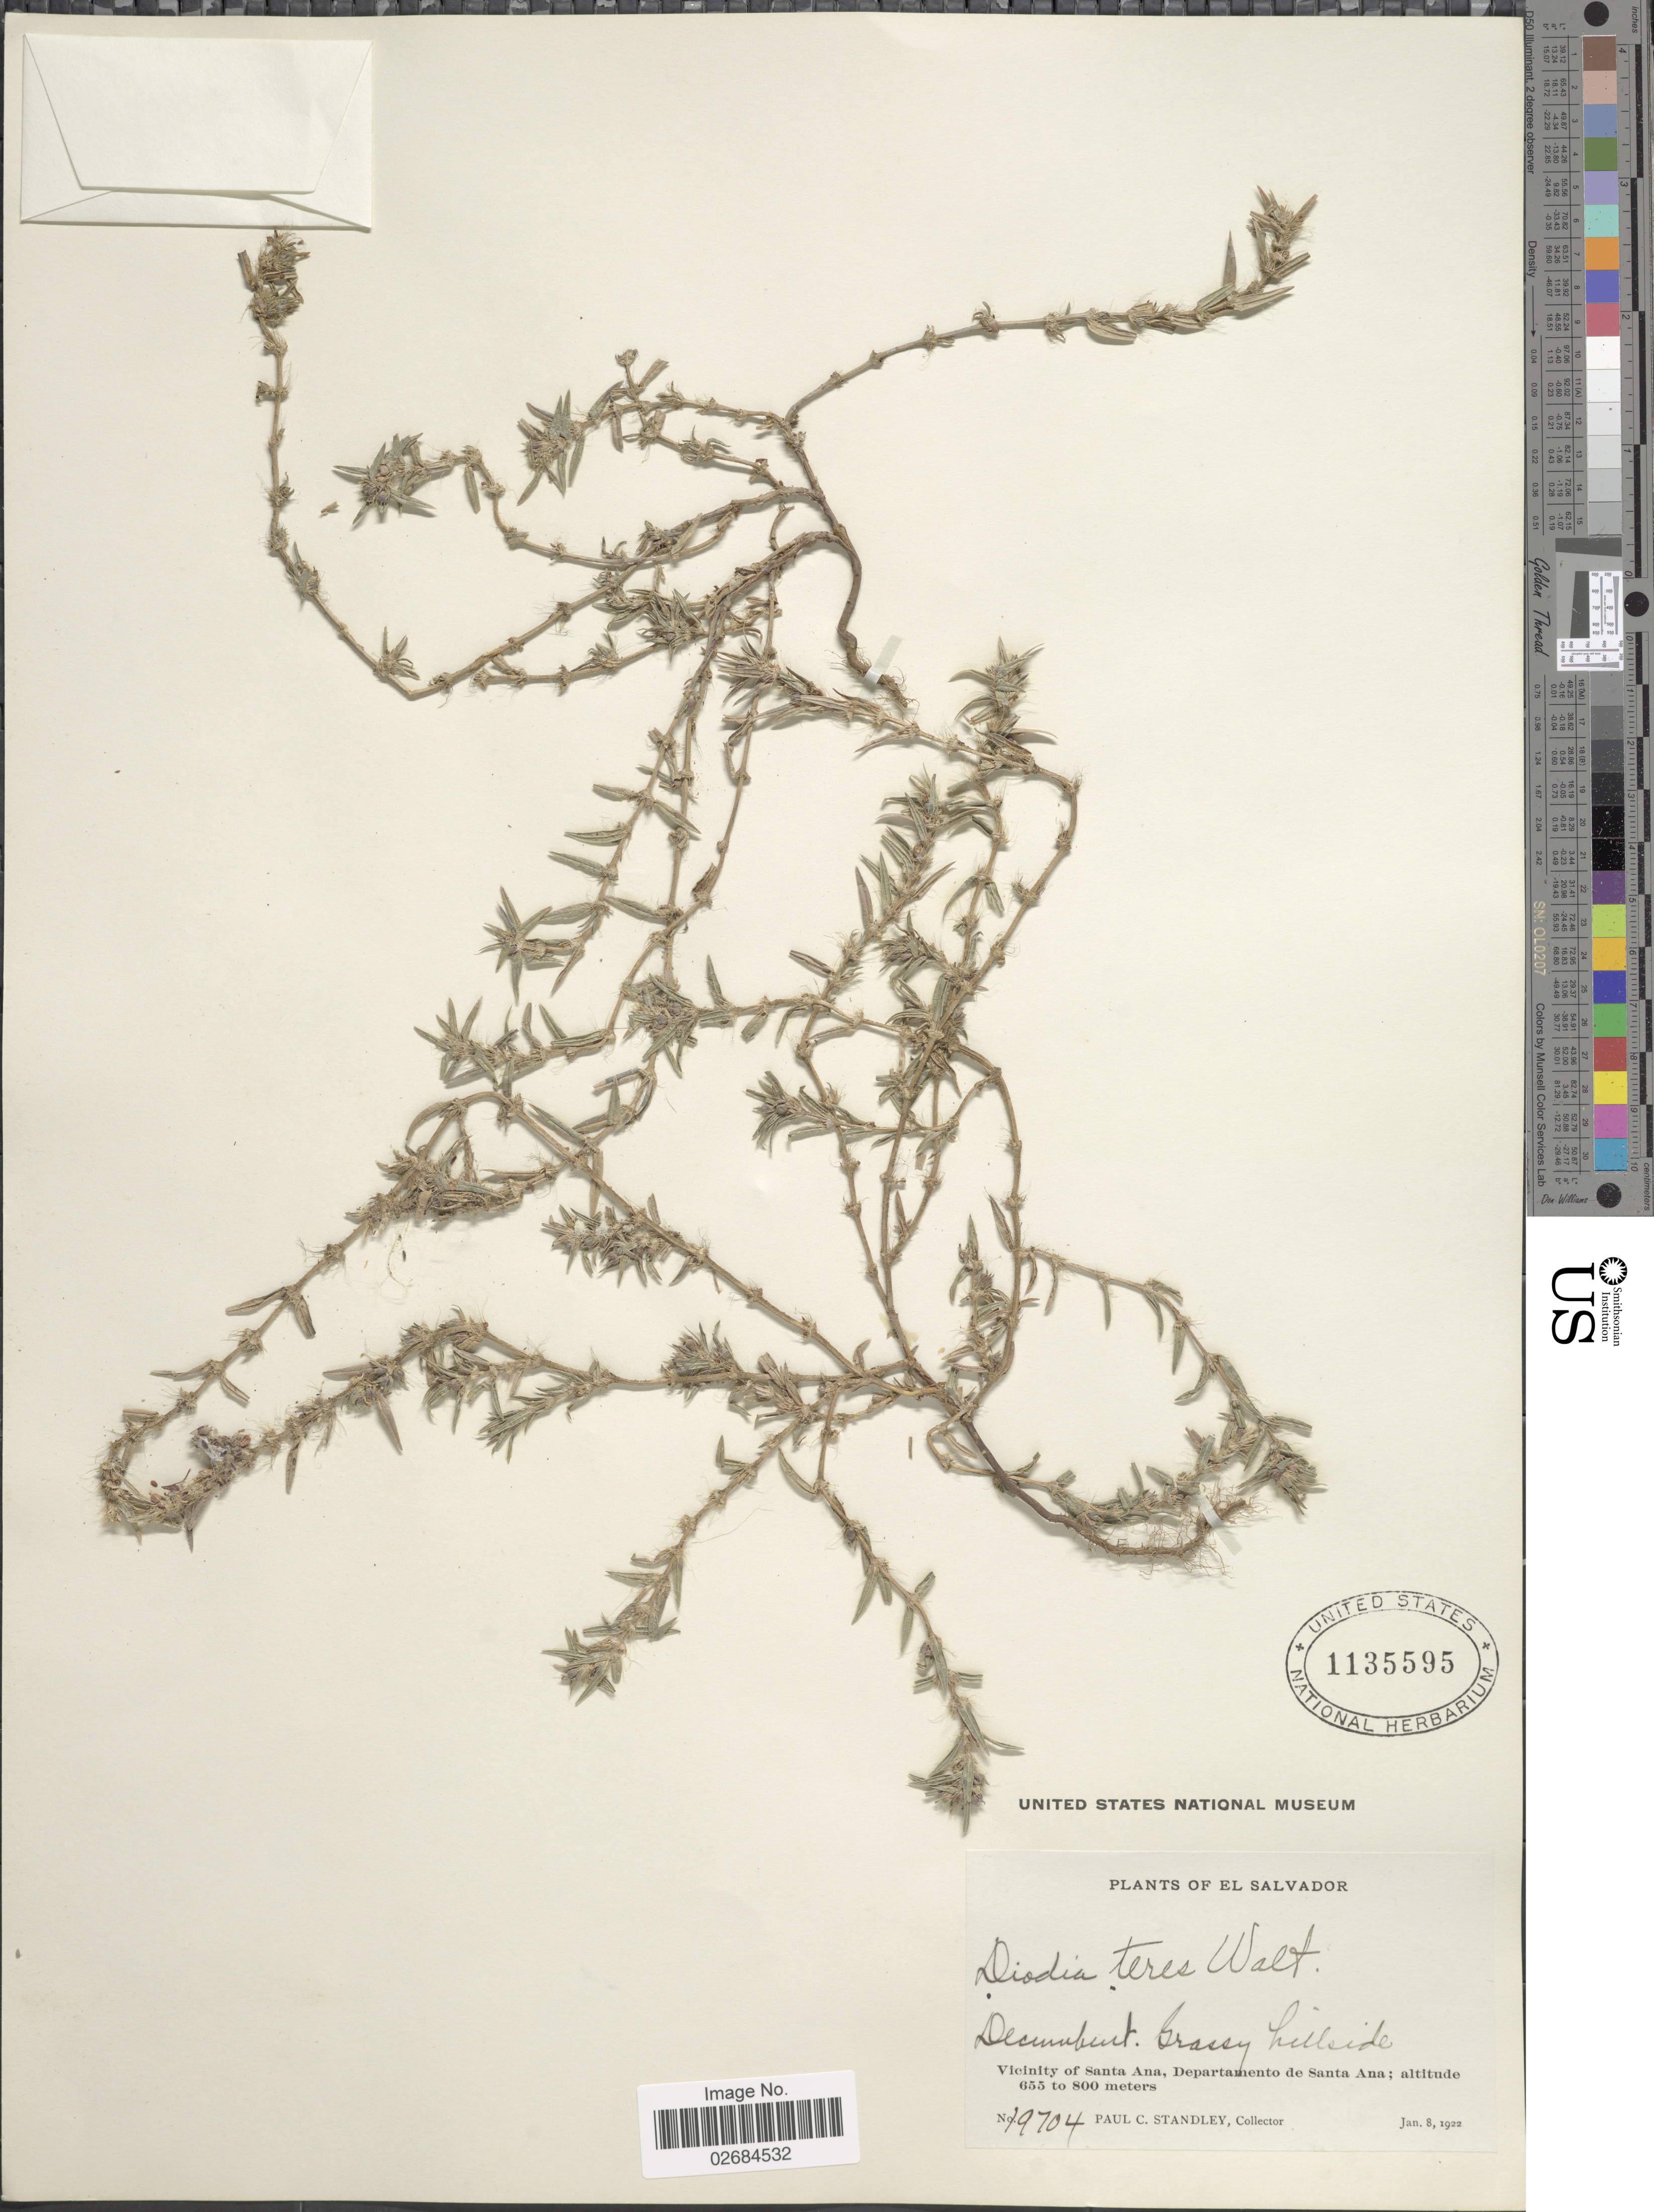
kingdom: Plantae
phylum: Tracheophyta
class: Magnoliopsida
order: Gentianales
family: Rubiaceae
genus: Diodia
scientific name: Diodia teres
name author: Walter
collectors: P. C. Standley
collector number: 19704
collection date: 1922-01-08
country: El Salvador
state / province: Santa Ana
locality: Vicinity of Santa Ana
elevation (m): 655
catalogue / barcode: US 1135595